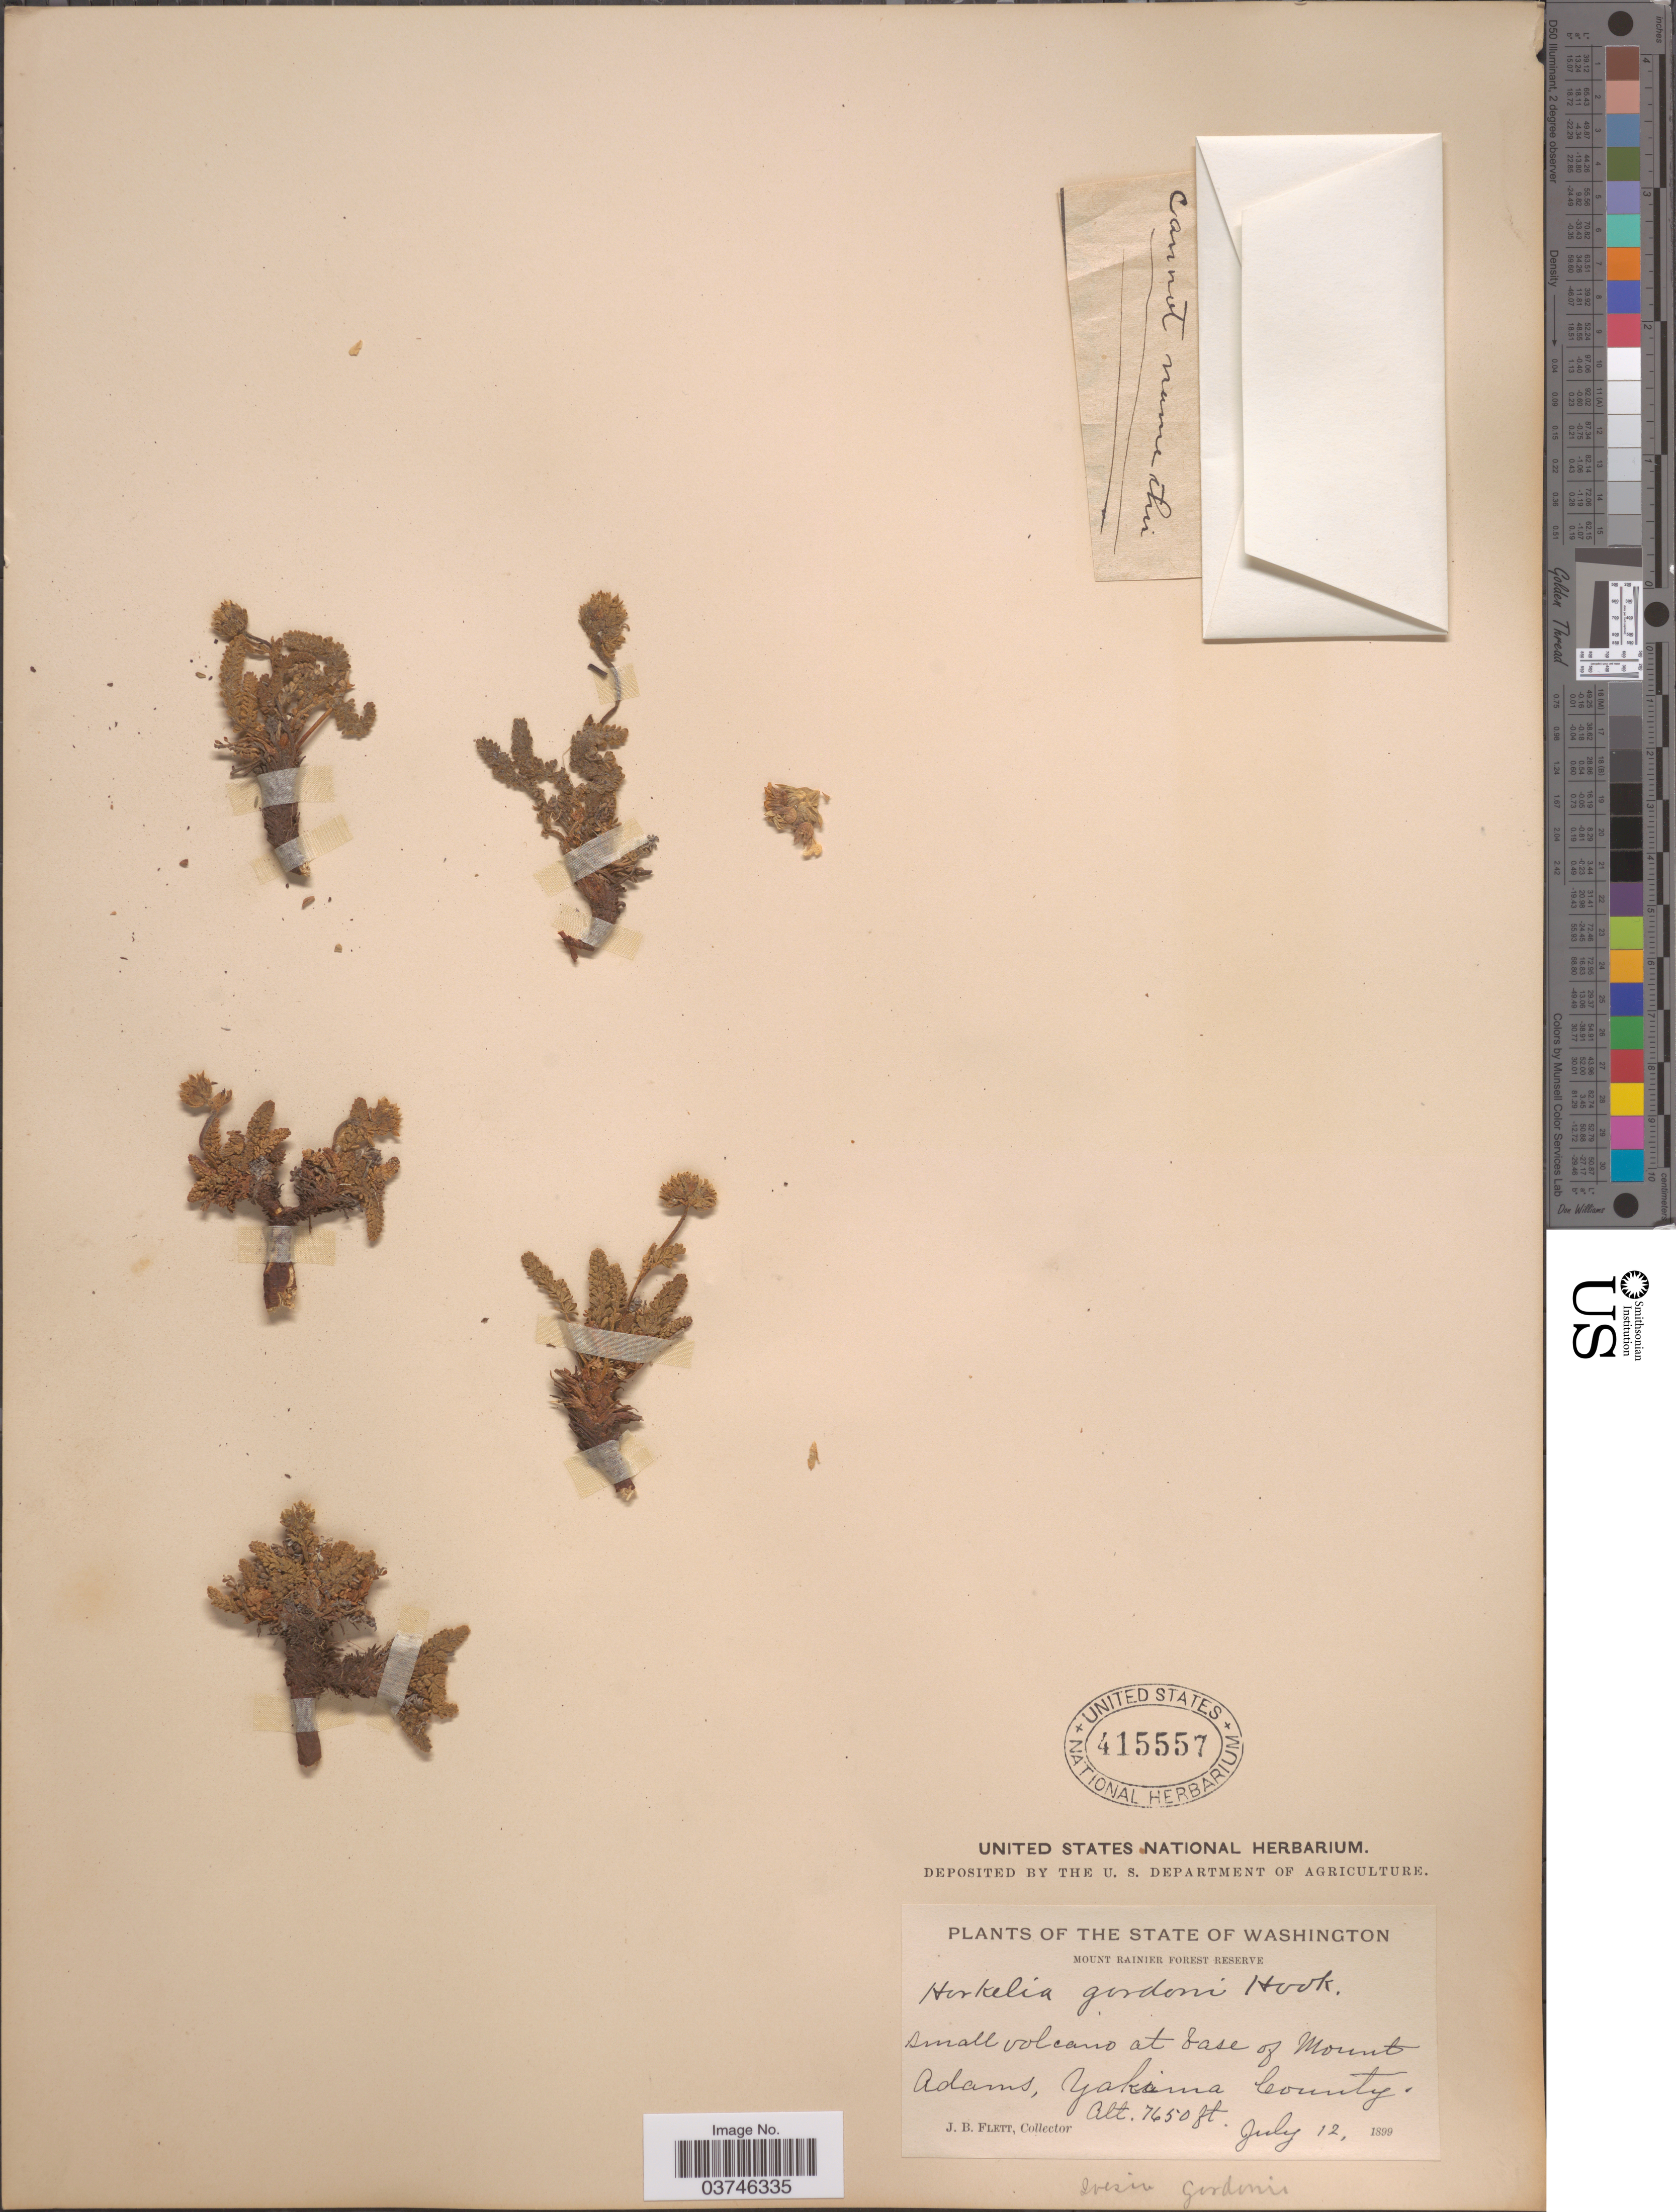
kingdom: Plantae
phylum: Tracheophyta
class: Magnoliopsida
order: Rosales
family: Rosaceae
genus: Potentilla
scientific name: Potentilla gordonii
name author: (Hook.) Greene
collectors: J. Flett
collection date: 1899-07-12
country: United States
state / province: Washington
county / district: Yakima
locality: Mount Rainier Forest Reserve. Small volcano at base of Mount Adams, Yakima County.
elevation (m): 2332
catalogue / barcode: US 415557